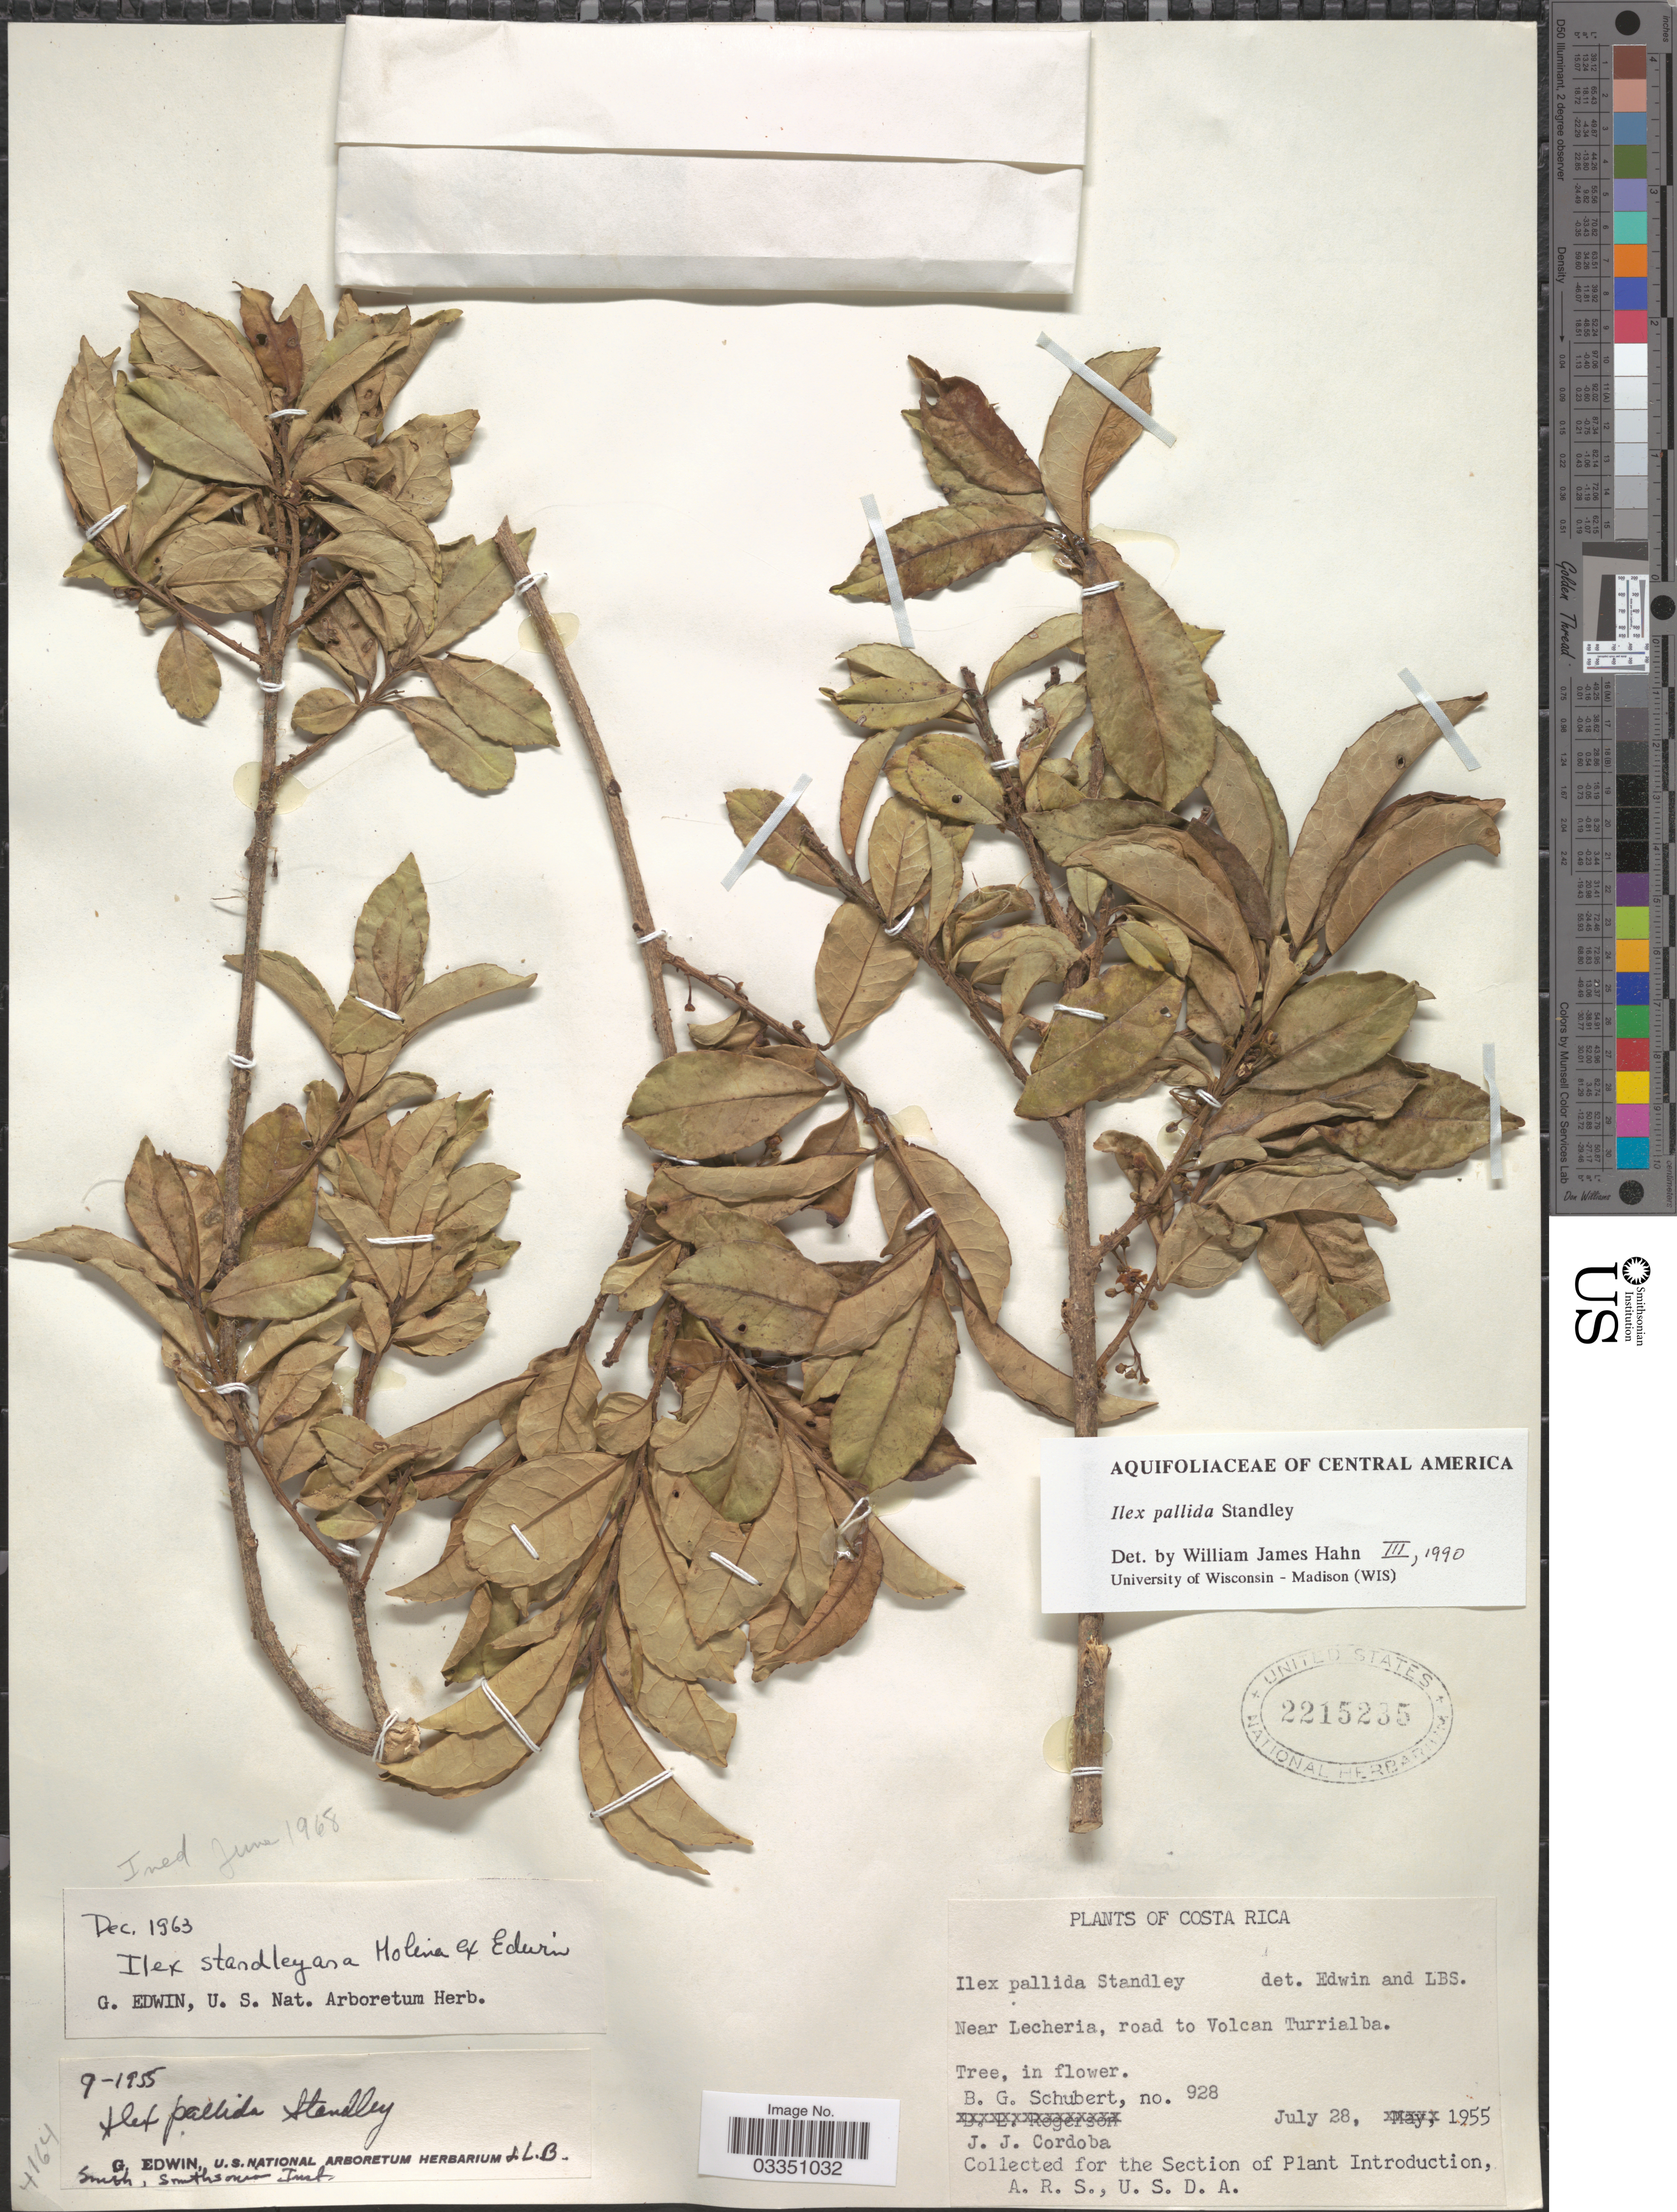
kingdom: Plantae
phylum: Tracheophyta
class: Magnoliopsida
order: Aquifoliales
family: Aquifoliaceae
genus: Ilex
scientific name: Ilex pallida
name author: Standl.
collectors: B. Schubert & J. Cordoba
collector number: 928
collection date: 1955-07-28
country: Costa Rica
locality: Near Lecheria, road to Volcan Turrialba.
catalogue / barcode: US 2215235